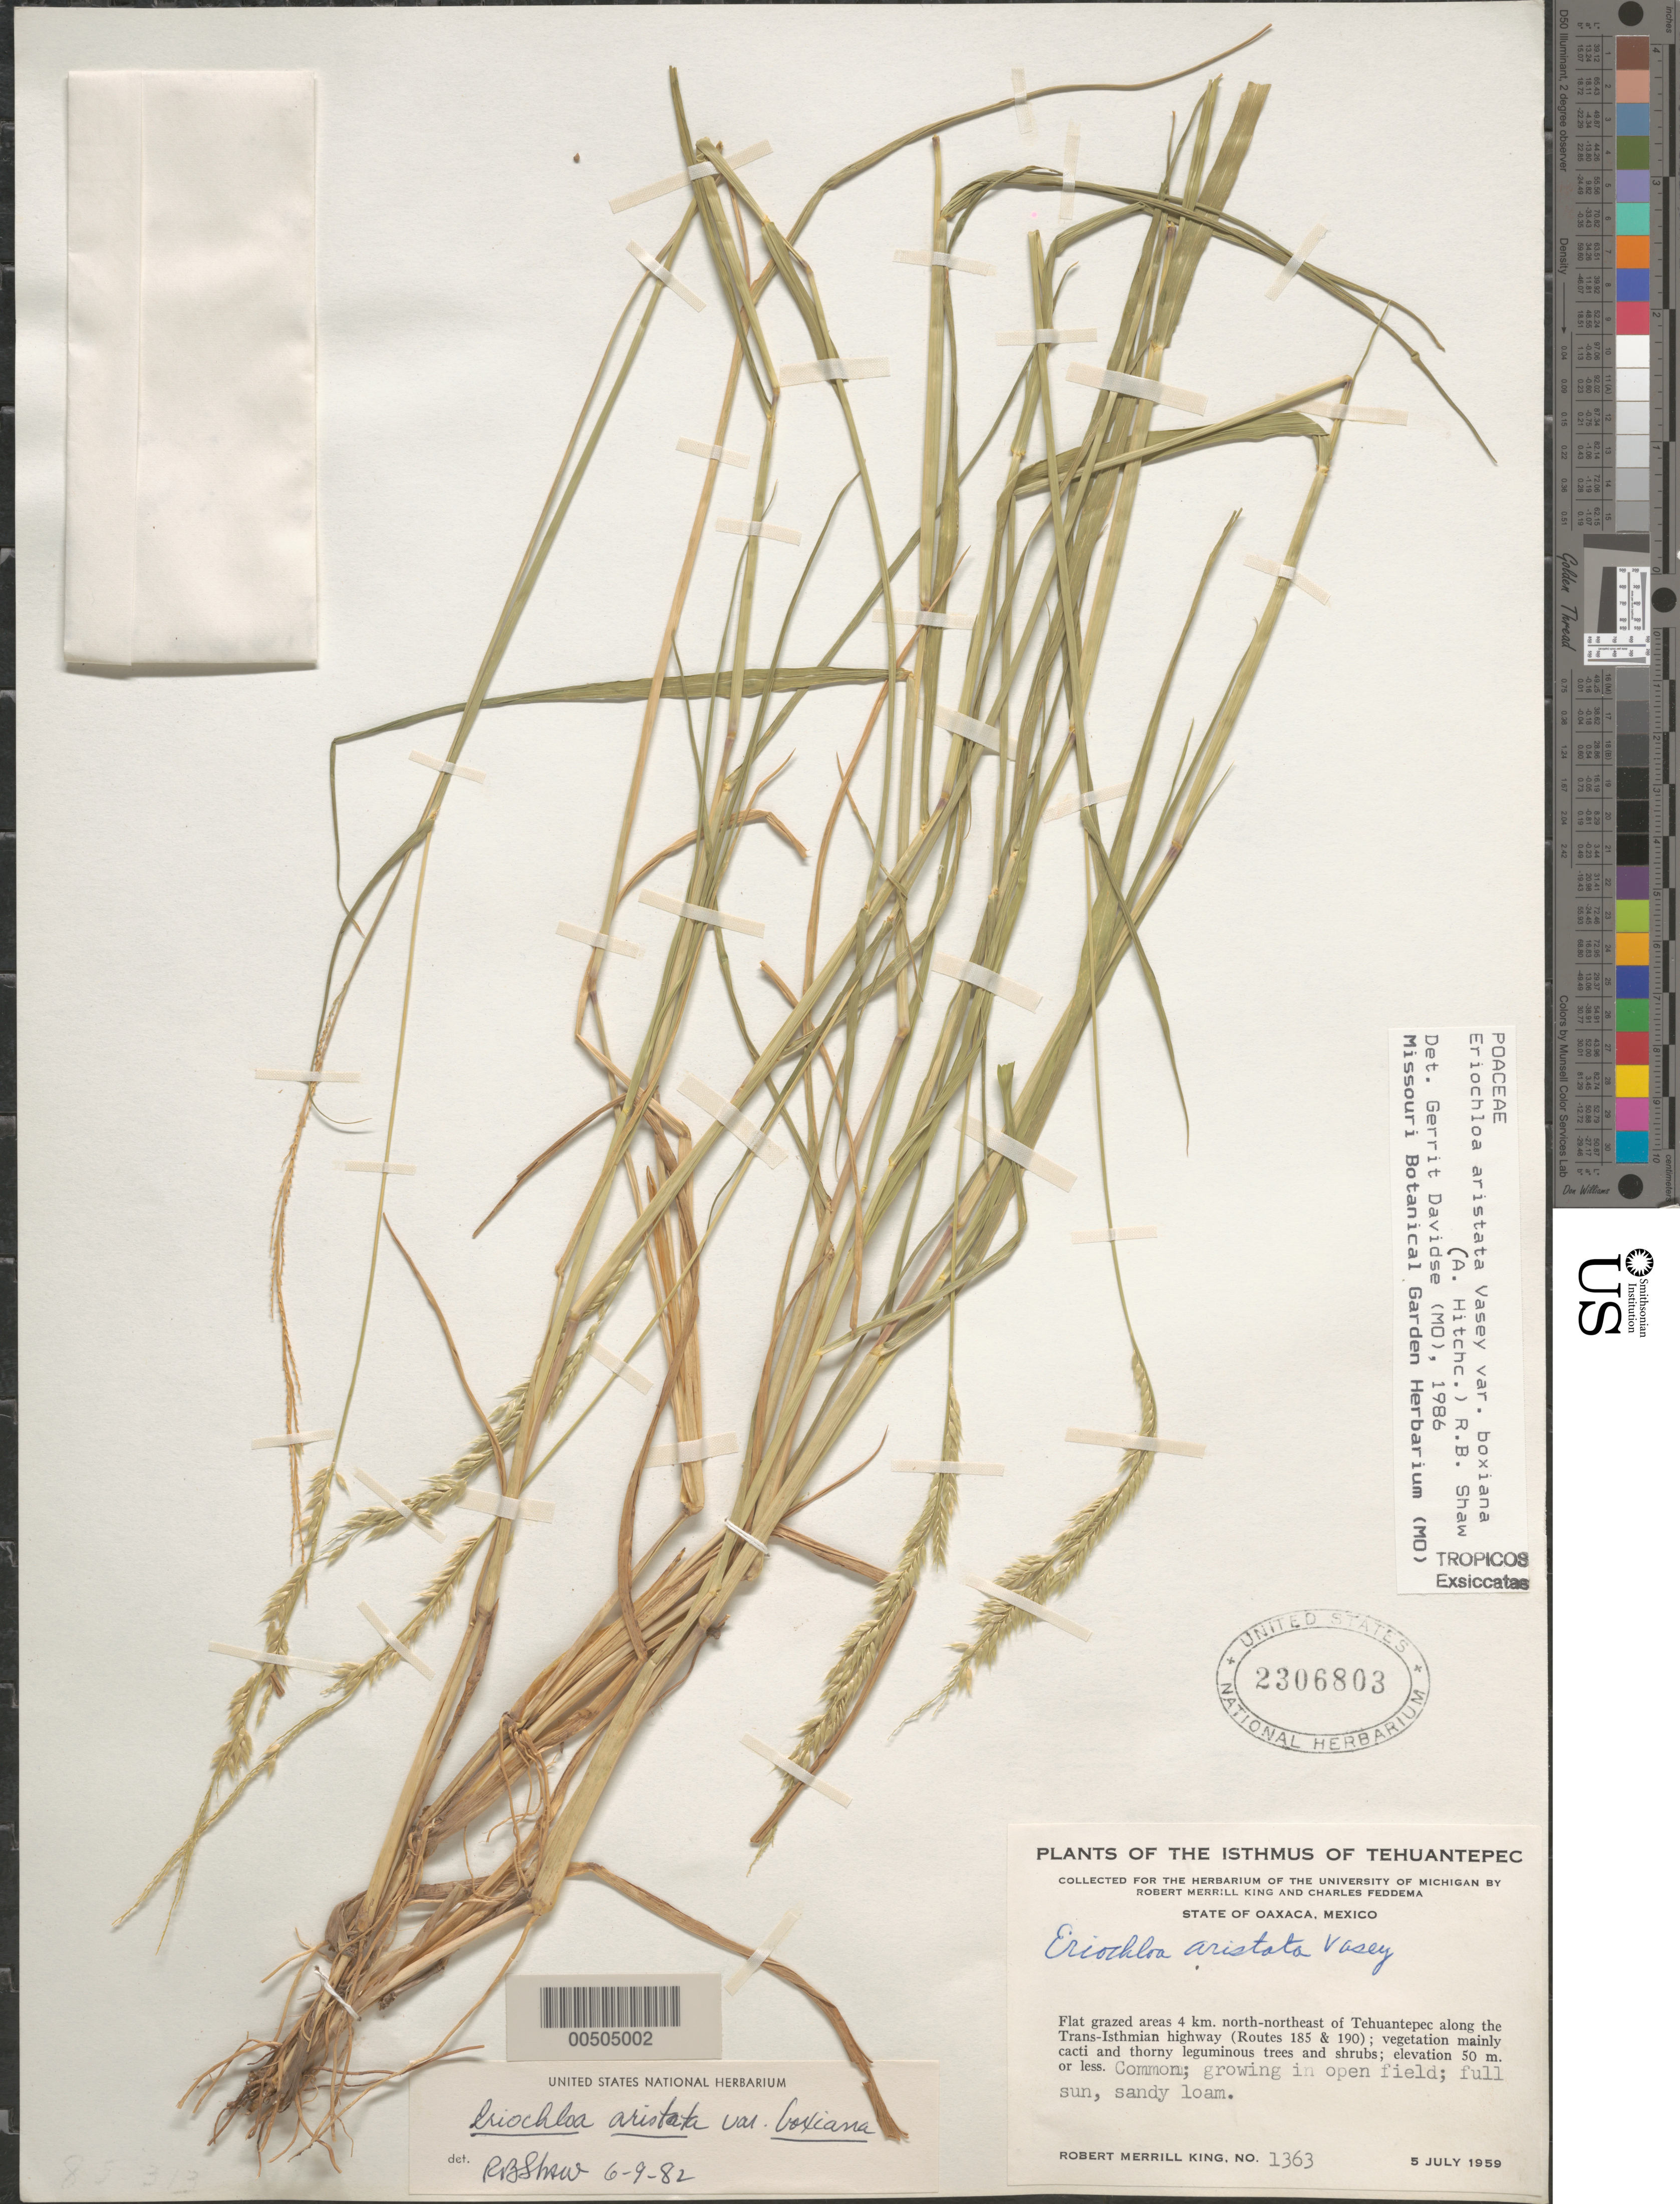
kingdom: Plantae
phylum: Tracheophyta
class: Liliopsida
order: Poales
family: Poaceae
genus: Eriochloa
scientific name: Eriochloa aristata var. boxiana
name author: R.B. Shaw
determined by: Davidse, Gerrit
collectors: R. M. King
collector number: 1363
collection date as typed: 5 Jul 1959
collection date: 1959-07-05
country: Mexico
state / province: Oaxaca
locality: Isthmus of Tehuantepec, 4 km NNE of Tehuantepec along the Trans-Isthmian Hwy (Routes 185 & 190)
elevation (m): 0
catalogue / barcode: US 2306803